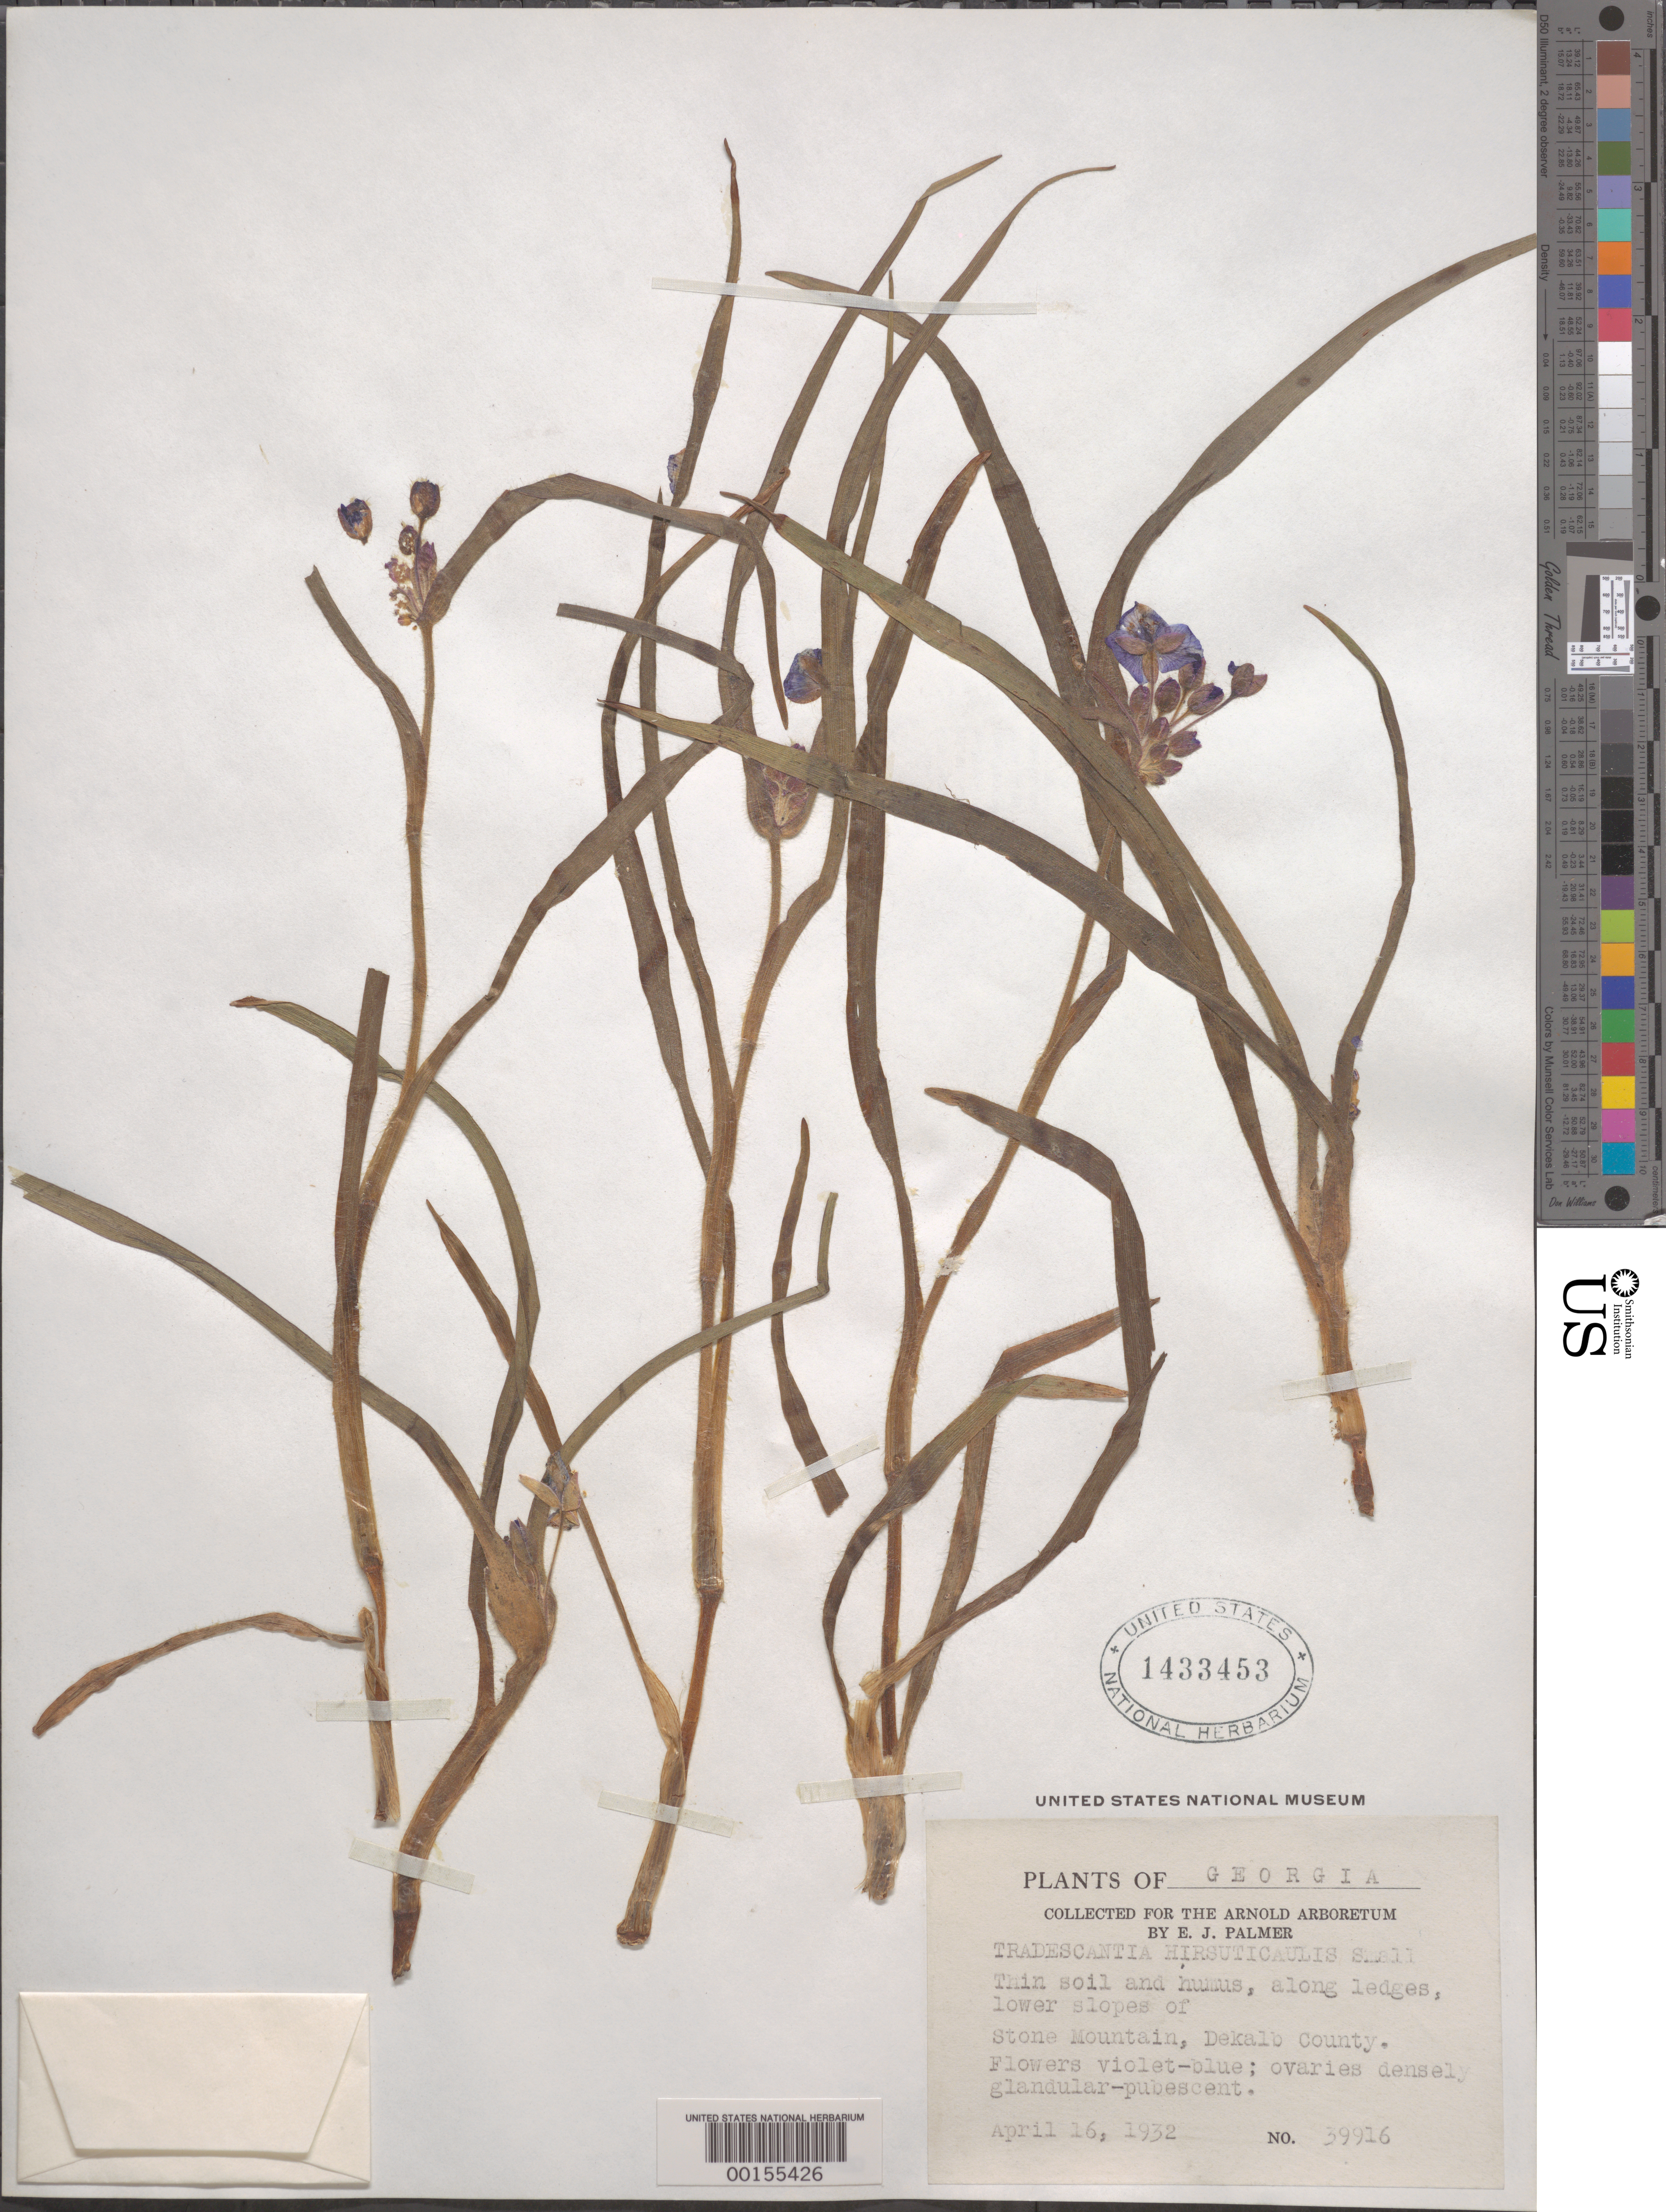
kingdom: Plantae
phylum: Tracheophyta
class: Liliopsida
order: Commelinales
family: Commelinaceae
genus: Tradescantia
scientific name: Tradescantia hirsuticaulis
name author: Small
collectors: E. J. Palmer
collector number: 39916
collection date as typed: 16 Apr 1932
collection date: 1932-04-16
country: United States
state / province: Georgia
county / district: De Kalb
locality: Stone mt.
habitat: Thin soil on low mt. ledges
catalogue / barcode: US 1433453